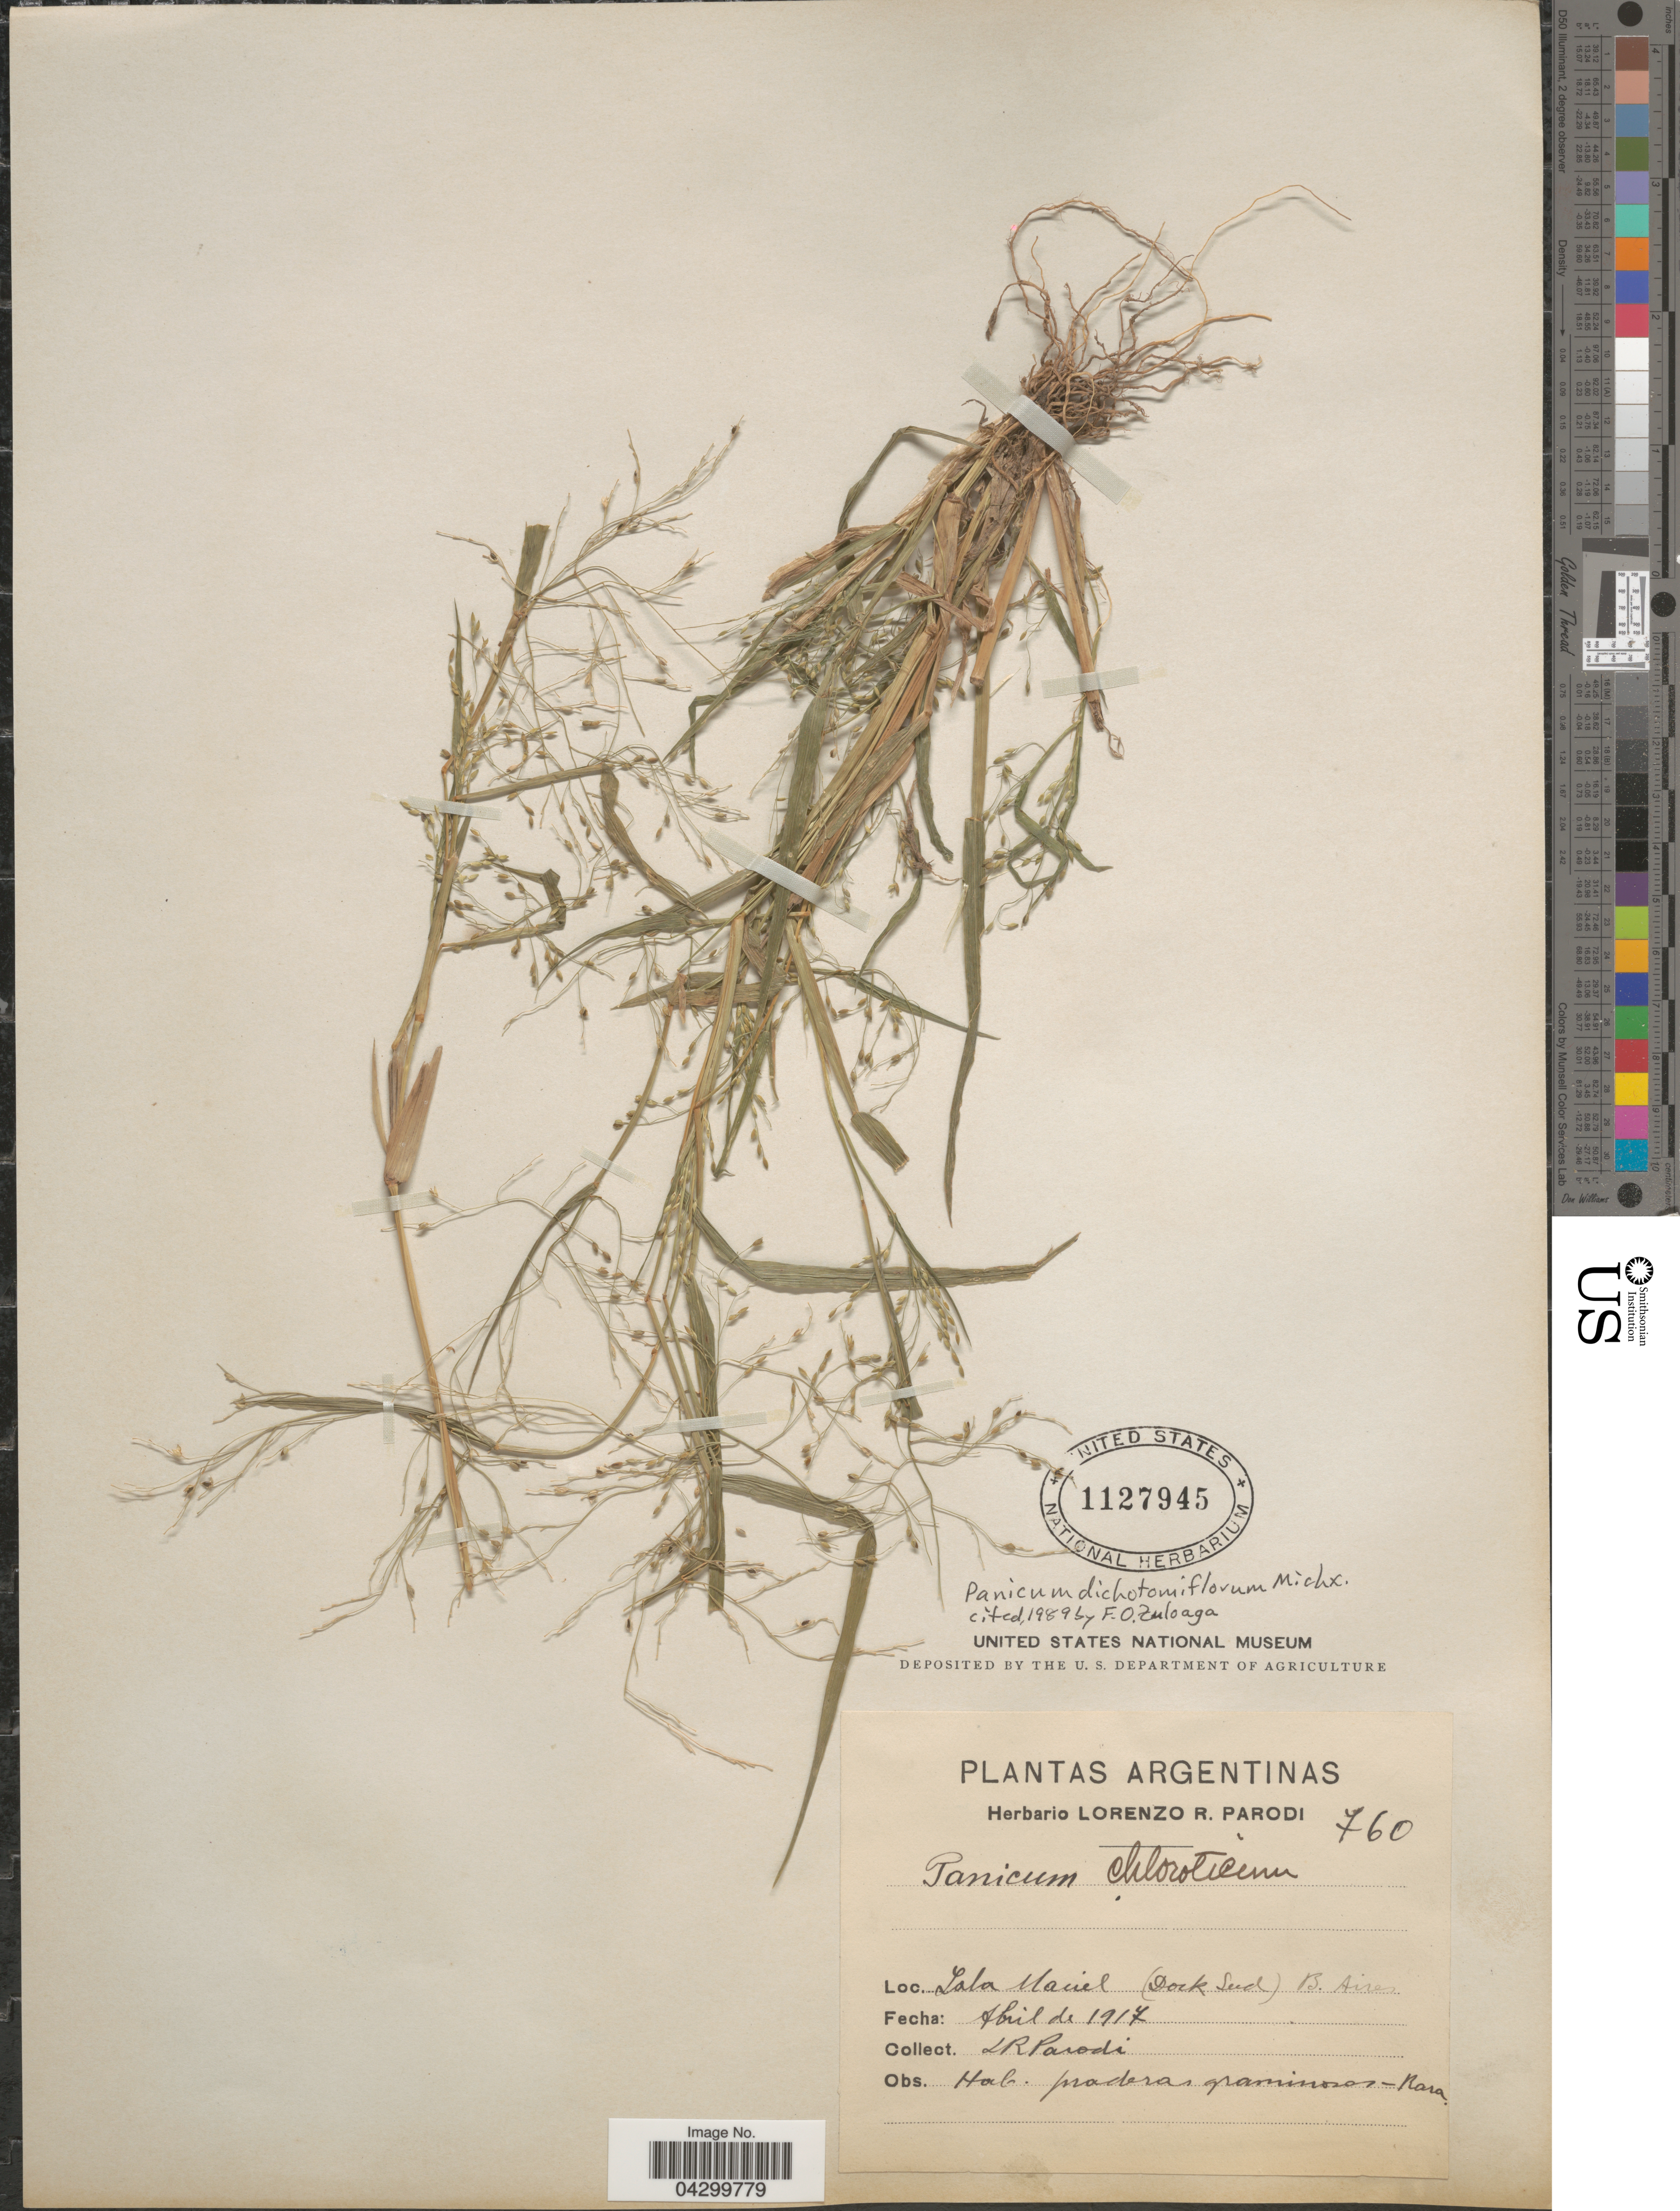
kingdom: Plantae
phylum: Tracheophyta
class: Liliopsida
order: Poales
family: Poaceae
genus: Panicum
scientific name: Panicum dichotomiflorum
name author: Michx.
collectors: L. R. Parodi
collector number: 760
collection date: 1917-04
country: Argentina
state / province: Buenos Aires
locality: Lala Manuel (Dock Seed).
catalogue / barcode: US 1127945